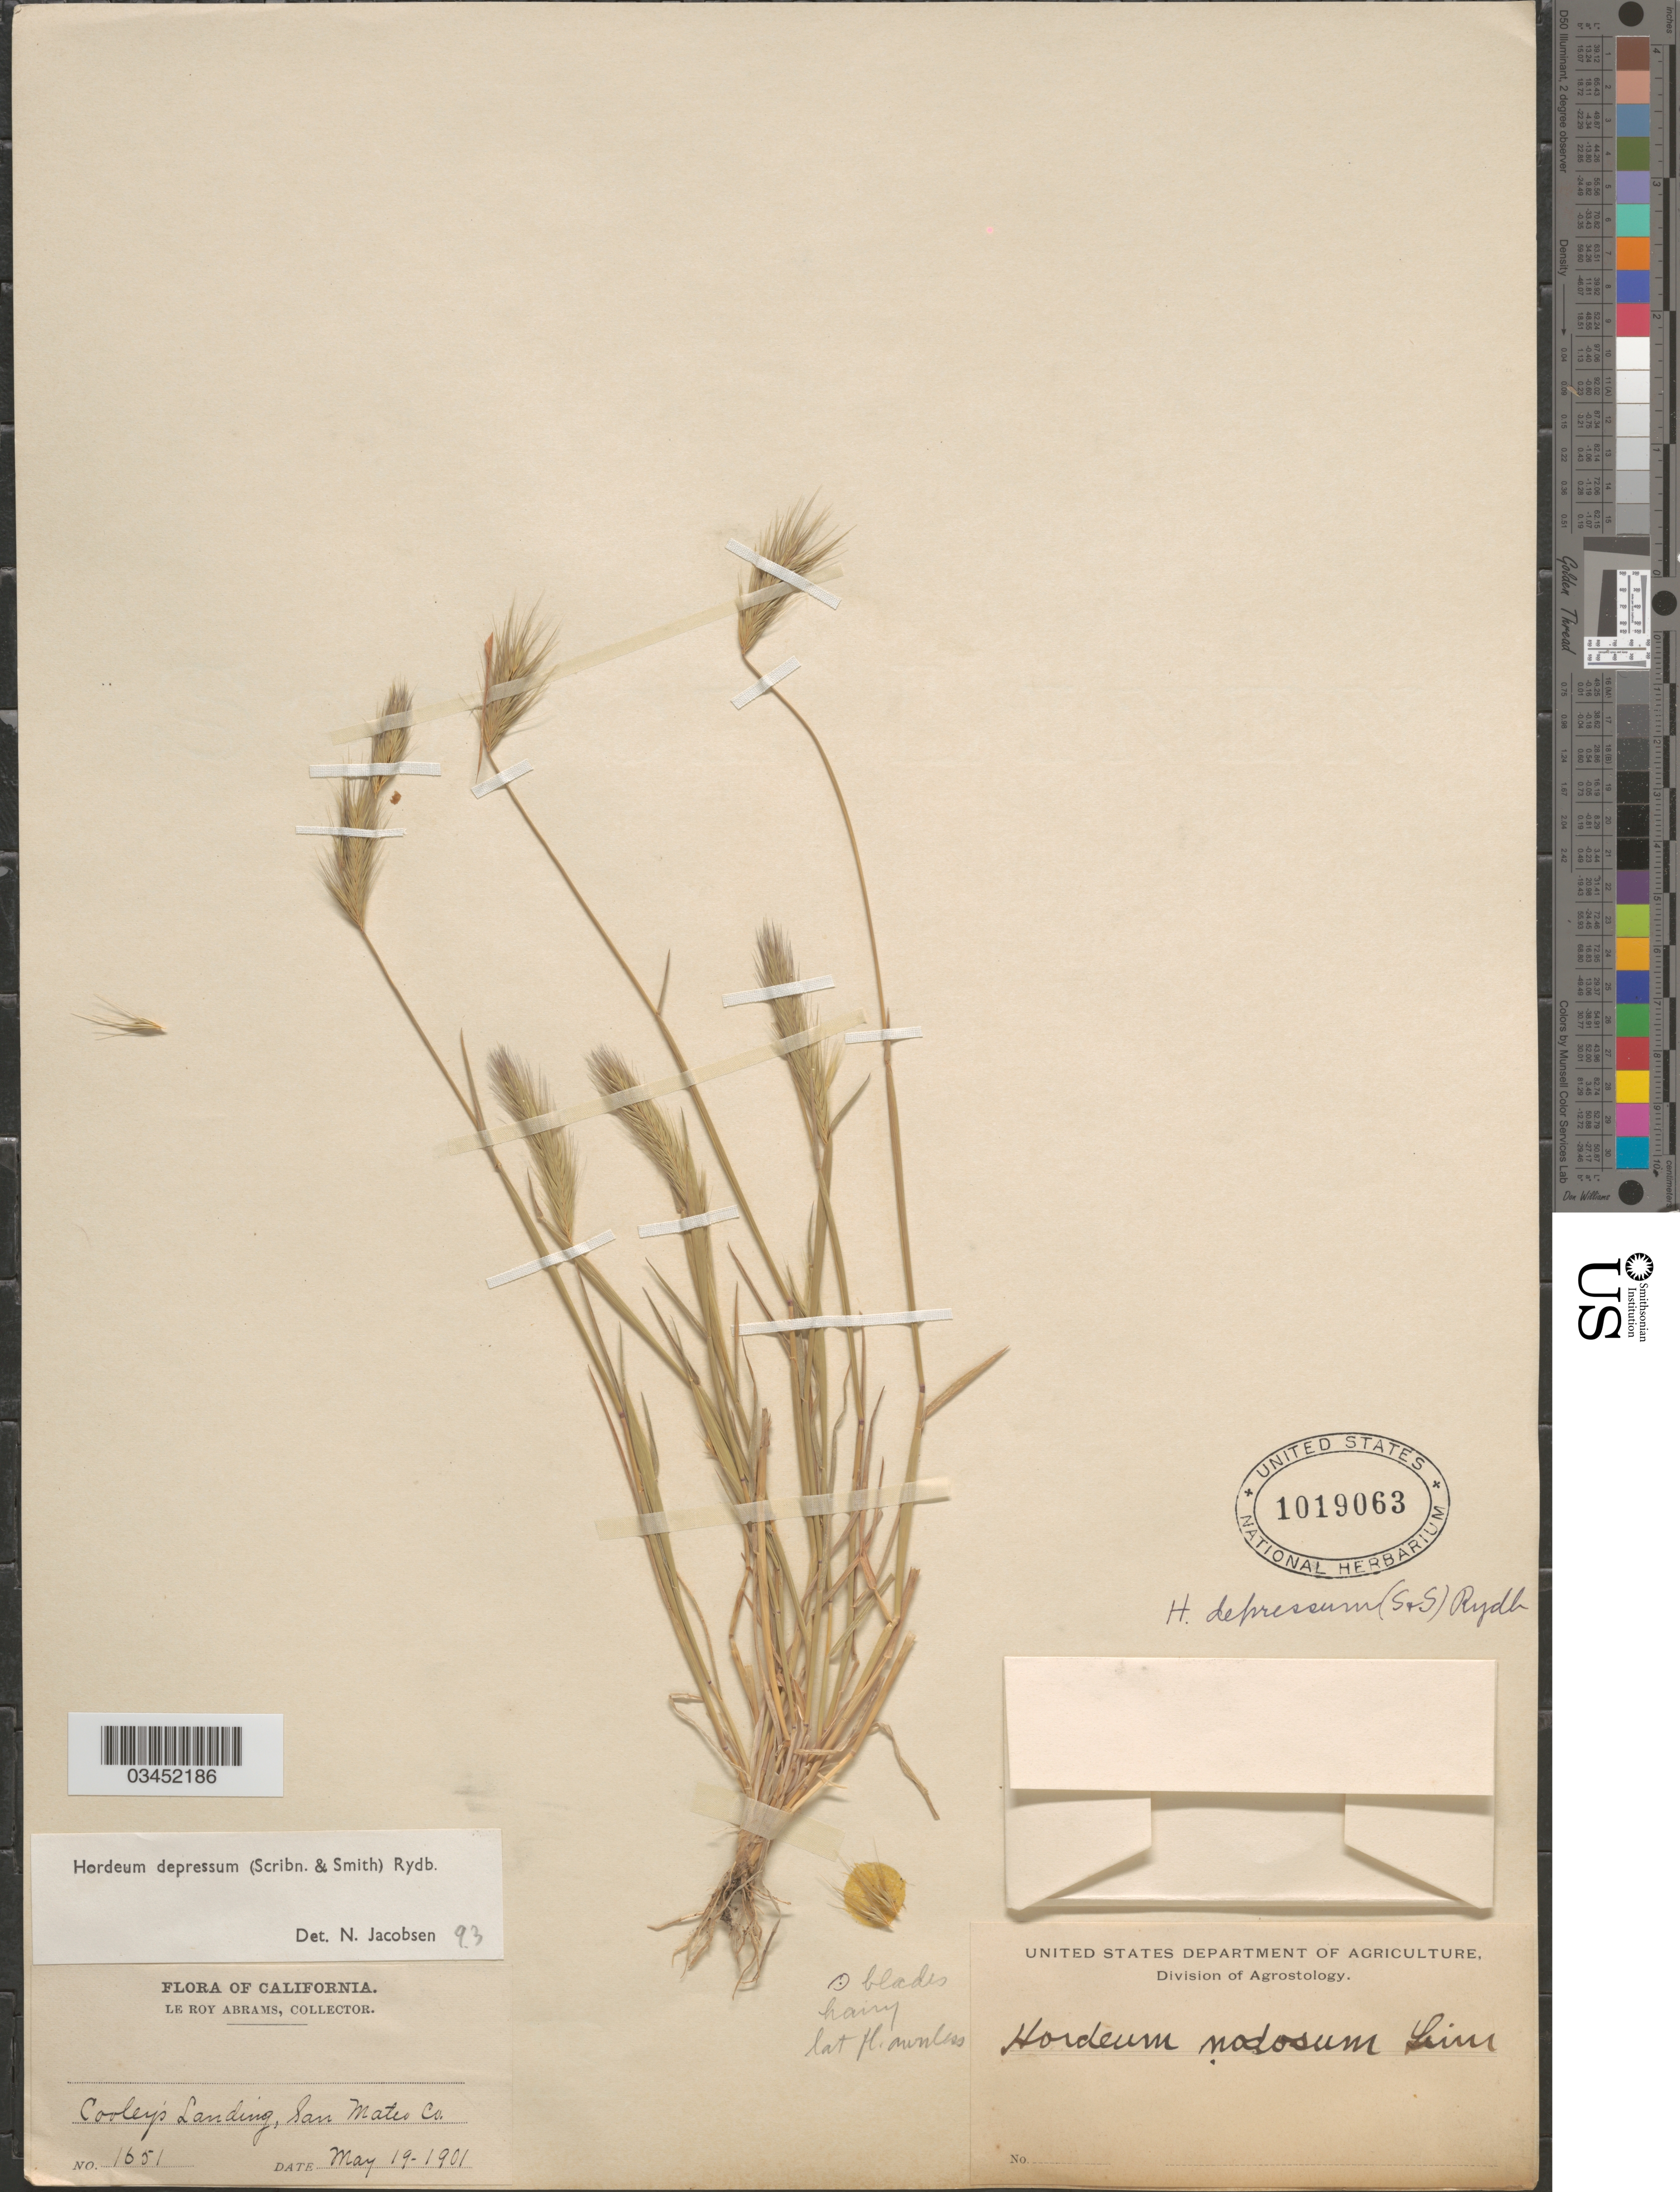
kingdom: Plantae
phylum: Tracheophyta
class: Liliopsida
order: Poales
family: Poaceae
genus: Hordeum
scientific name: Hordeum depressum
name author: (Scribn. & J.G. Sm.) Rydb.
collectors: L. Abrams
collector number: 1651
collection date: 1901-05-19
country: United States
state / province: California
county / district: San Mateo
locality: Cooley's Landing, San Mateo Co.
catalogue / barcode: US 1019063